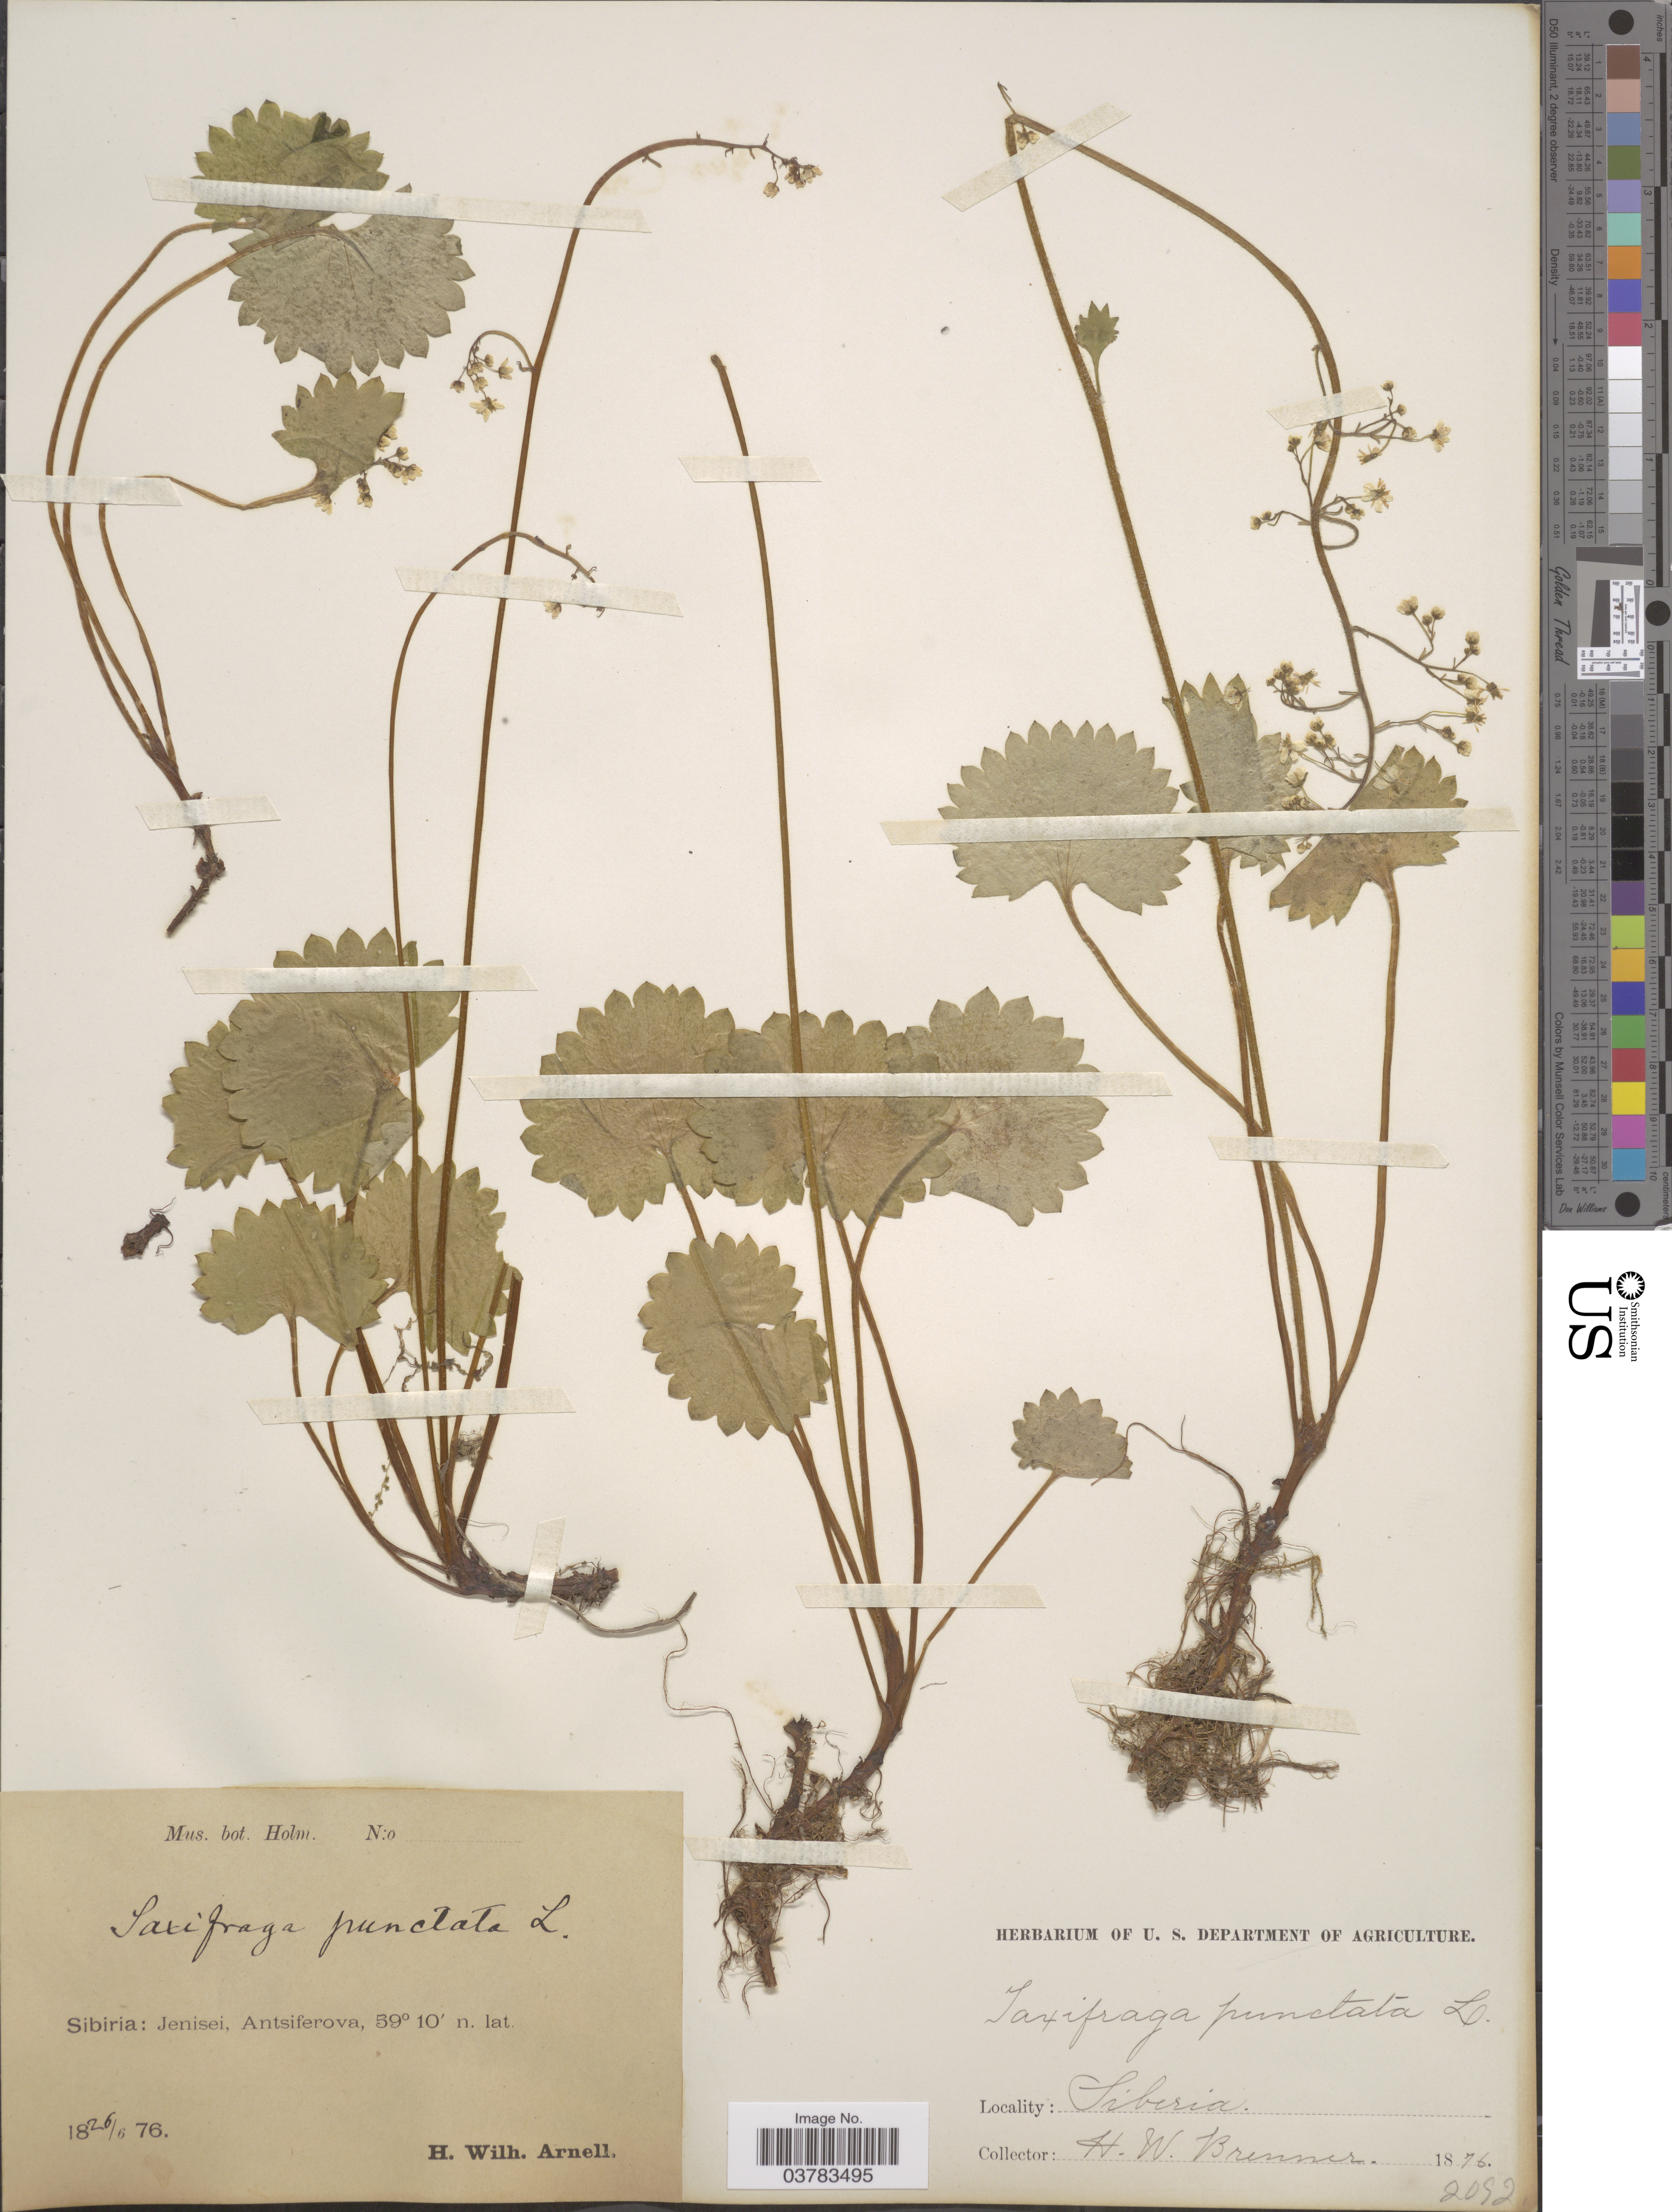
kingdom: Plantae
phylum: Tracheophyta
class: Magnoliopsida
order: Saxifragales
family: Saxifragaceae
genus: Micranthes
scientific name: Micranthes punctata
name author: (L.) Losinsk.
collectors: H. Brunner & H. W. Arnell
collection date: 1876-06-26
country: Russian Federation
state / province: Sakhalin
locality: Sibiria: Jenisei, Antsiferova.